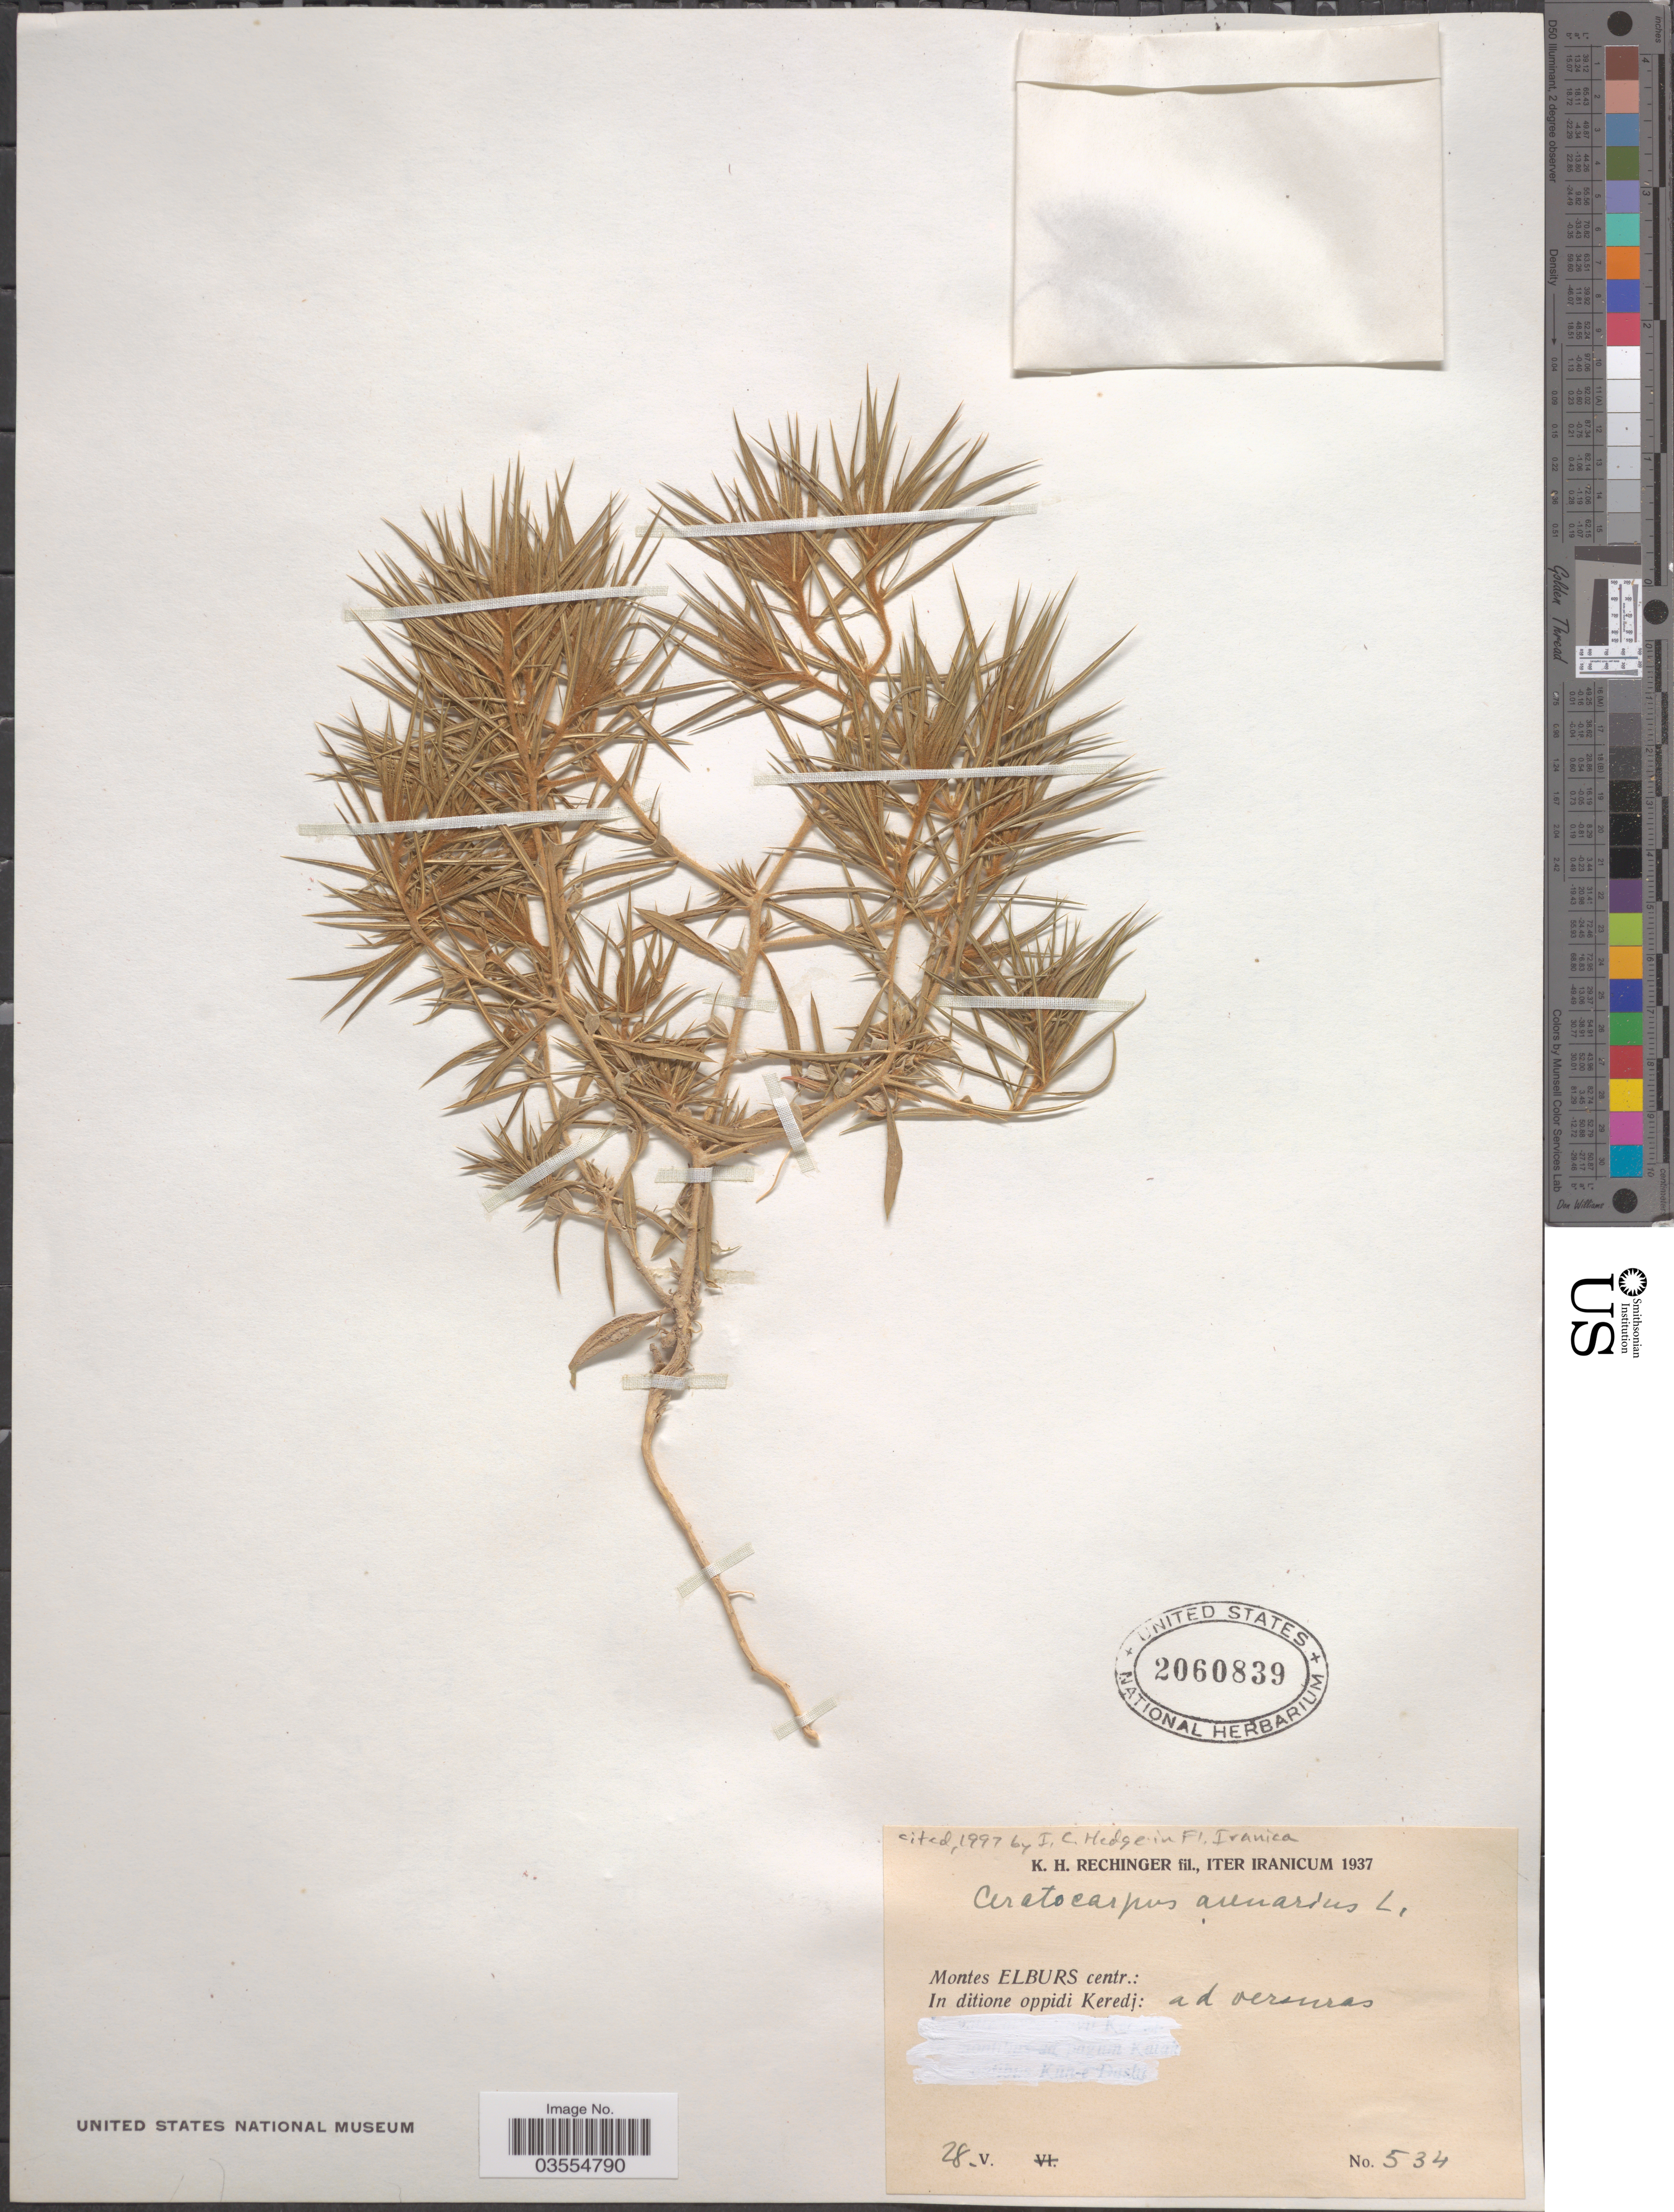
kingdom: Plantae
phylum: Tracheophyta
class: Magnoliopsida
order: Caryophyllales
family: Amaranthaceae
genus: Ceratocarpus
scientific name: Ceratocarpus arenarius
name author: L.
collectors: K. H. Rechinger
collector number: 534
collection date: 1937-05-28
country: Iran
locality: Montes Elburs centr.: In ditione oppidi Keredj: ad versuras.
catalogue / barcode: US 2060839